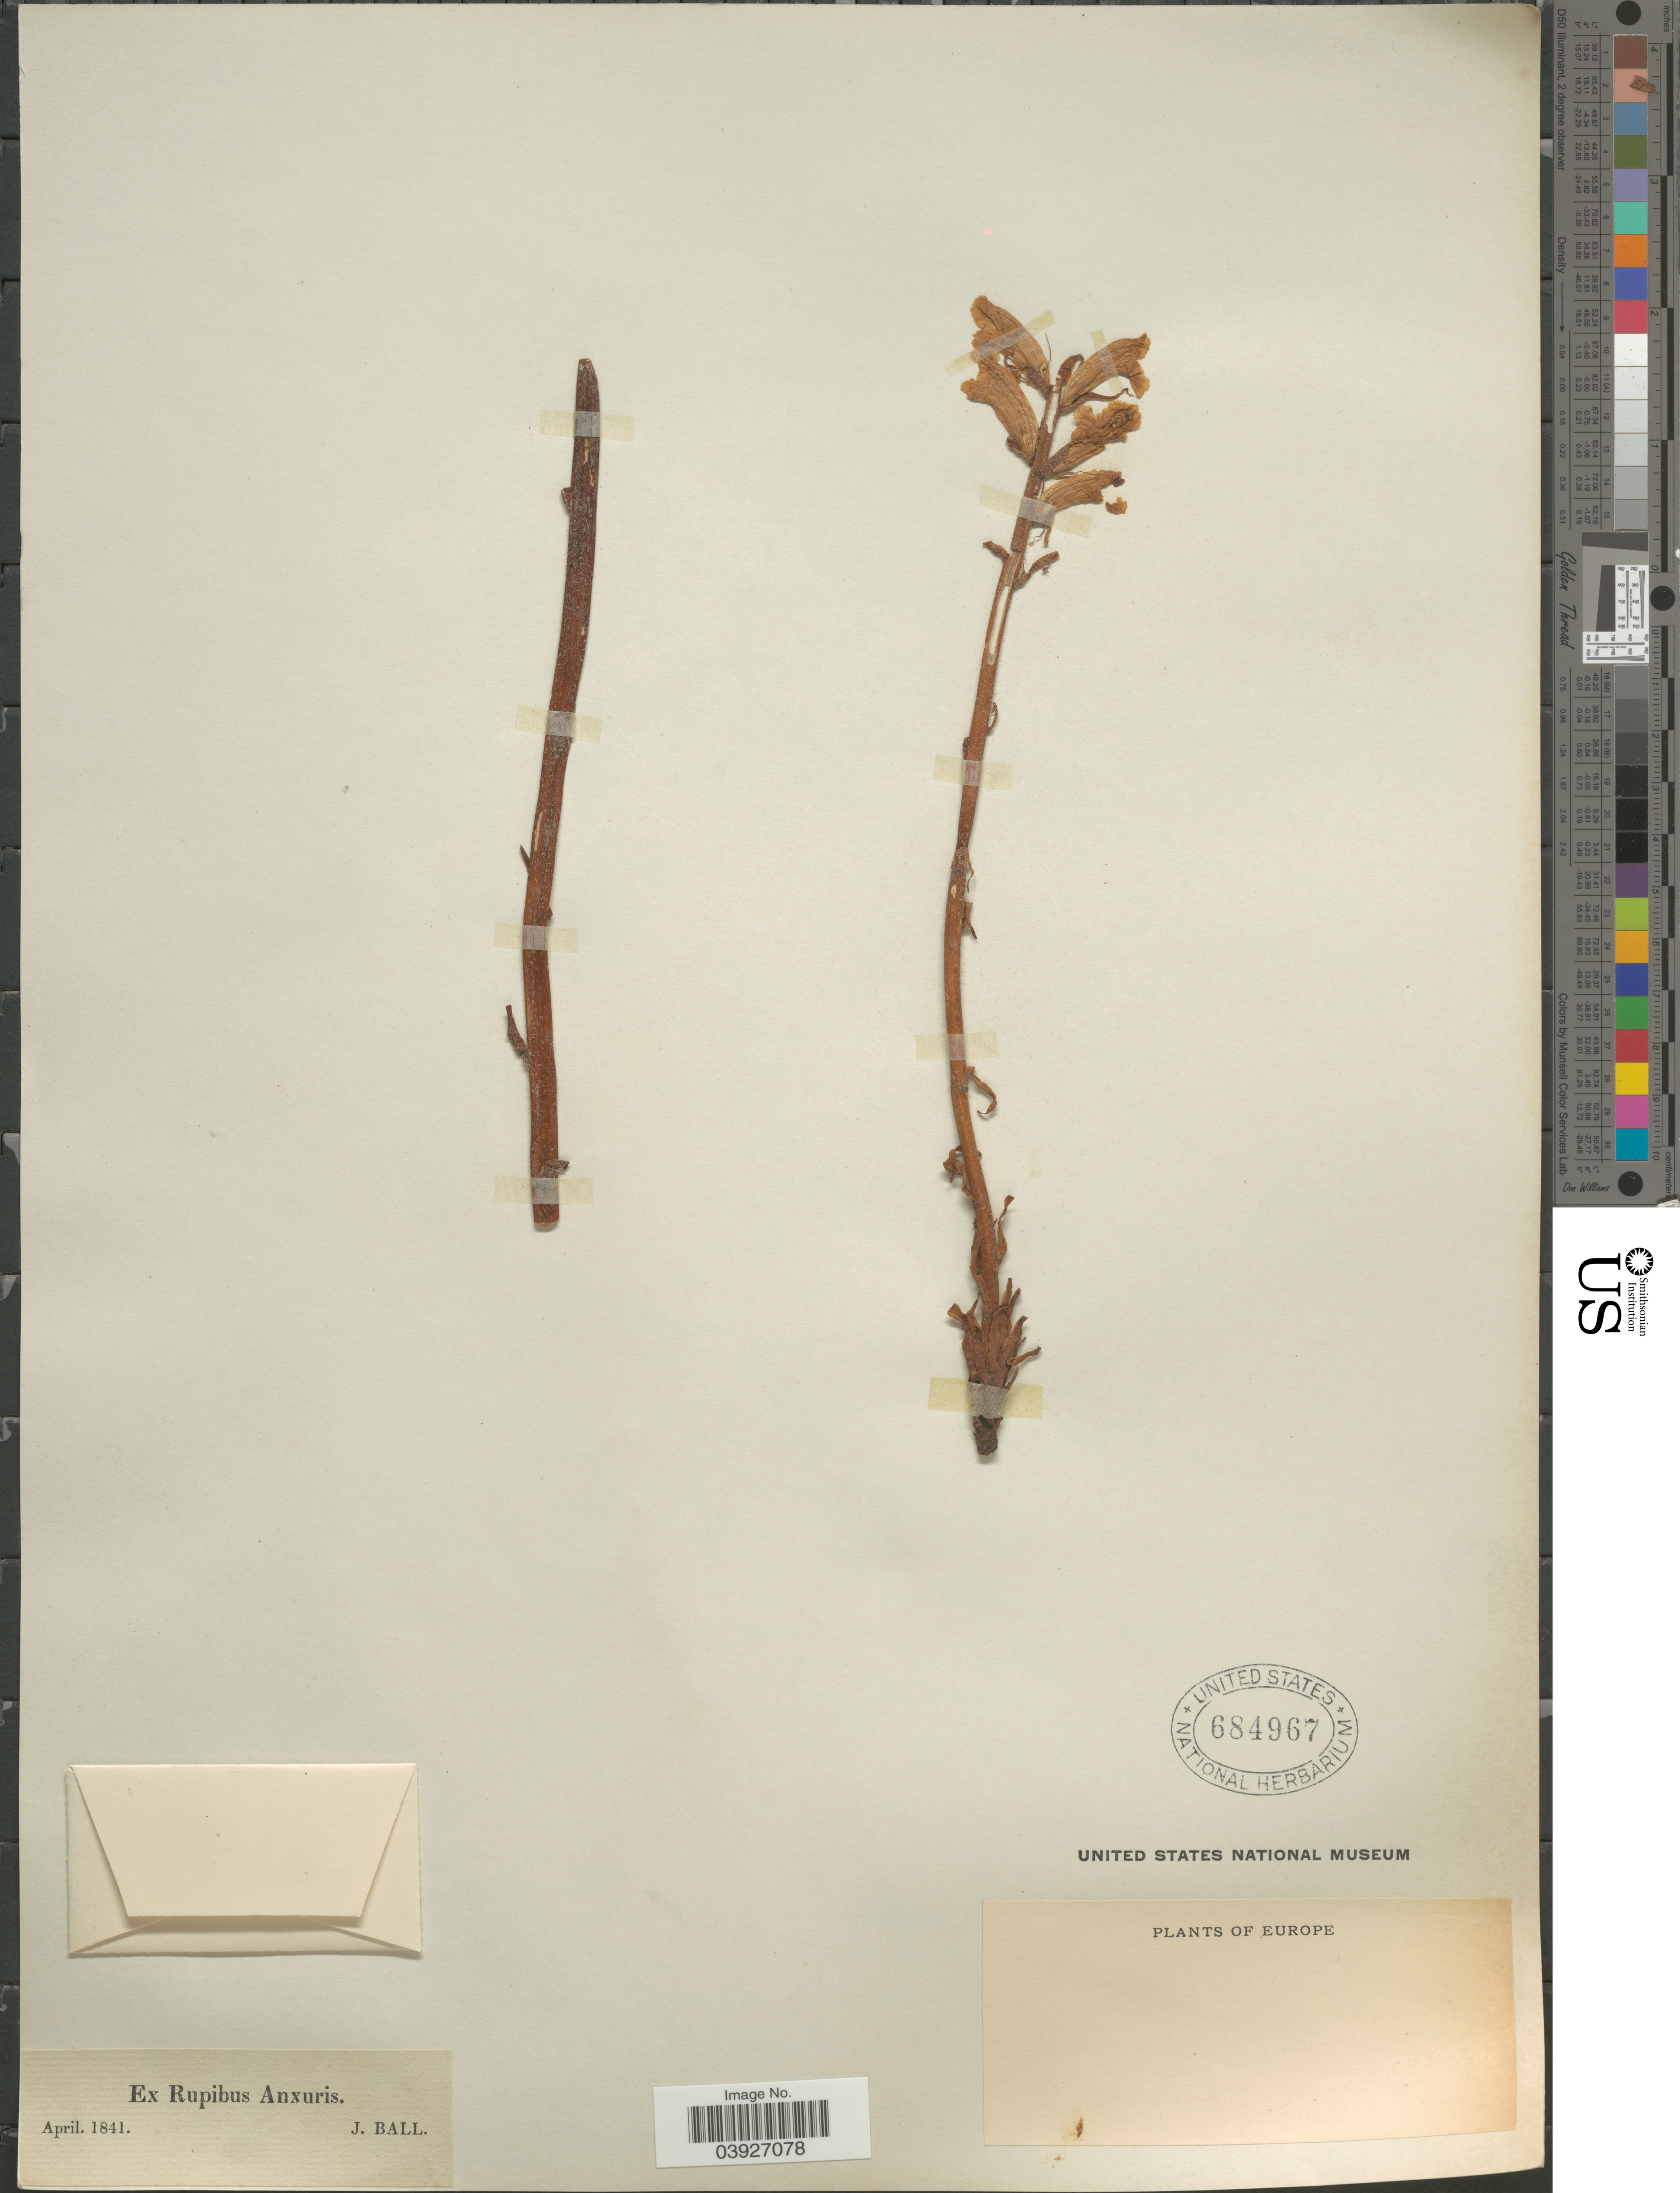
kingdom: Plantae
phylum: Tracheophyta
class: Magnoliopsida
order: Lamiales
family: Orobanchaceae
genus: Epifagus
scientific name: Epifagus sp.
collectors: J. Ball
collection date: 1841-04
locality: Europe. Ex Rupibus Anxuris.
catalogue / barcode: US 684967